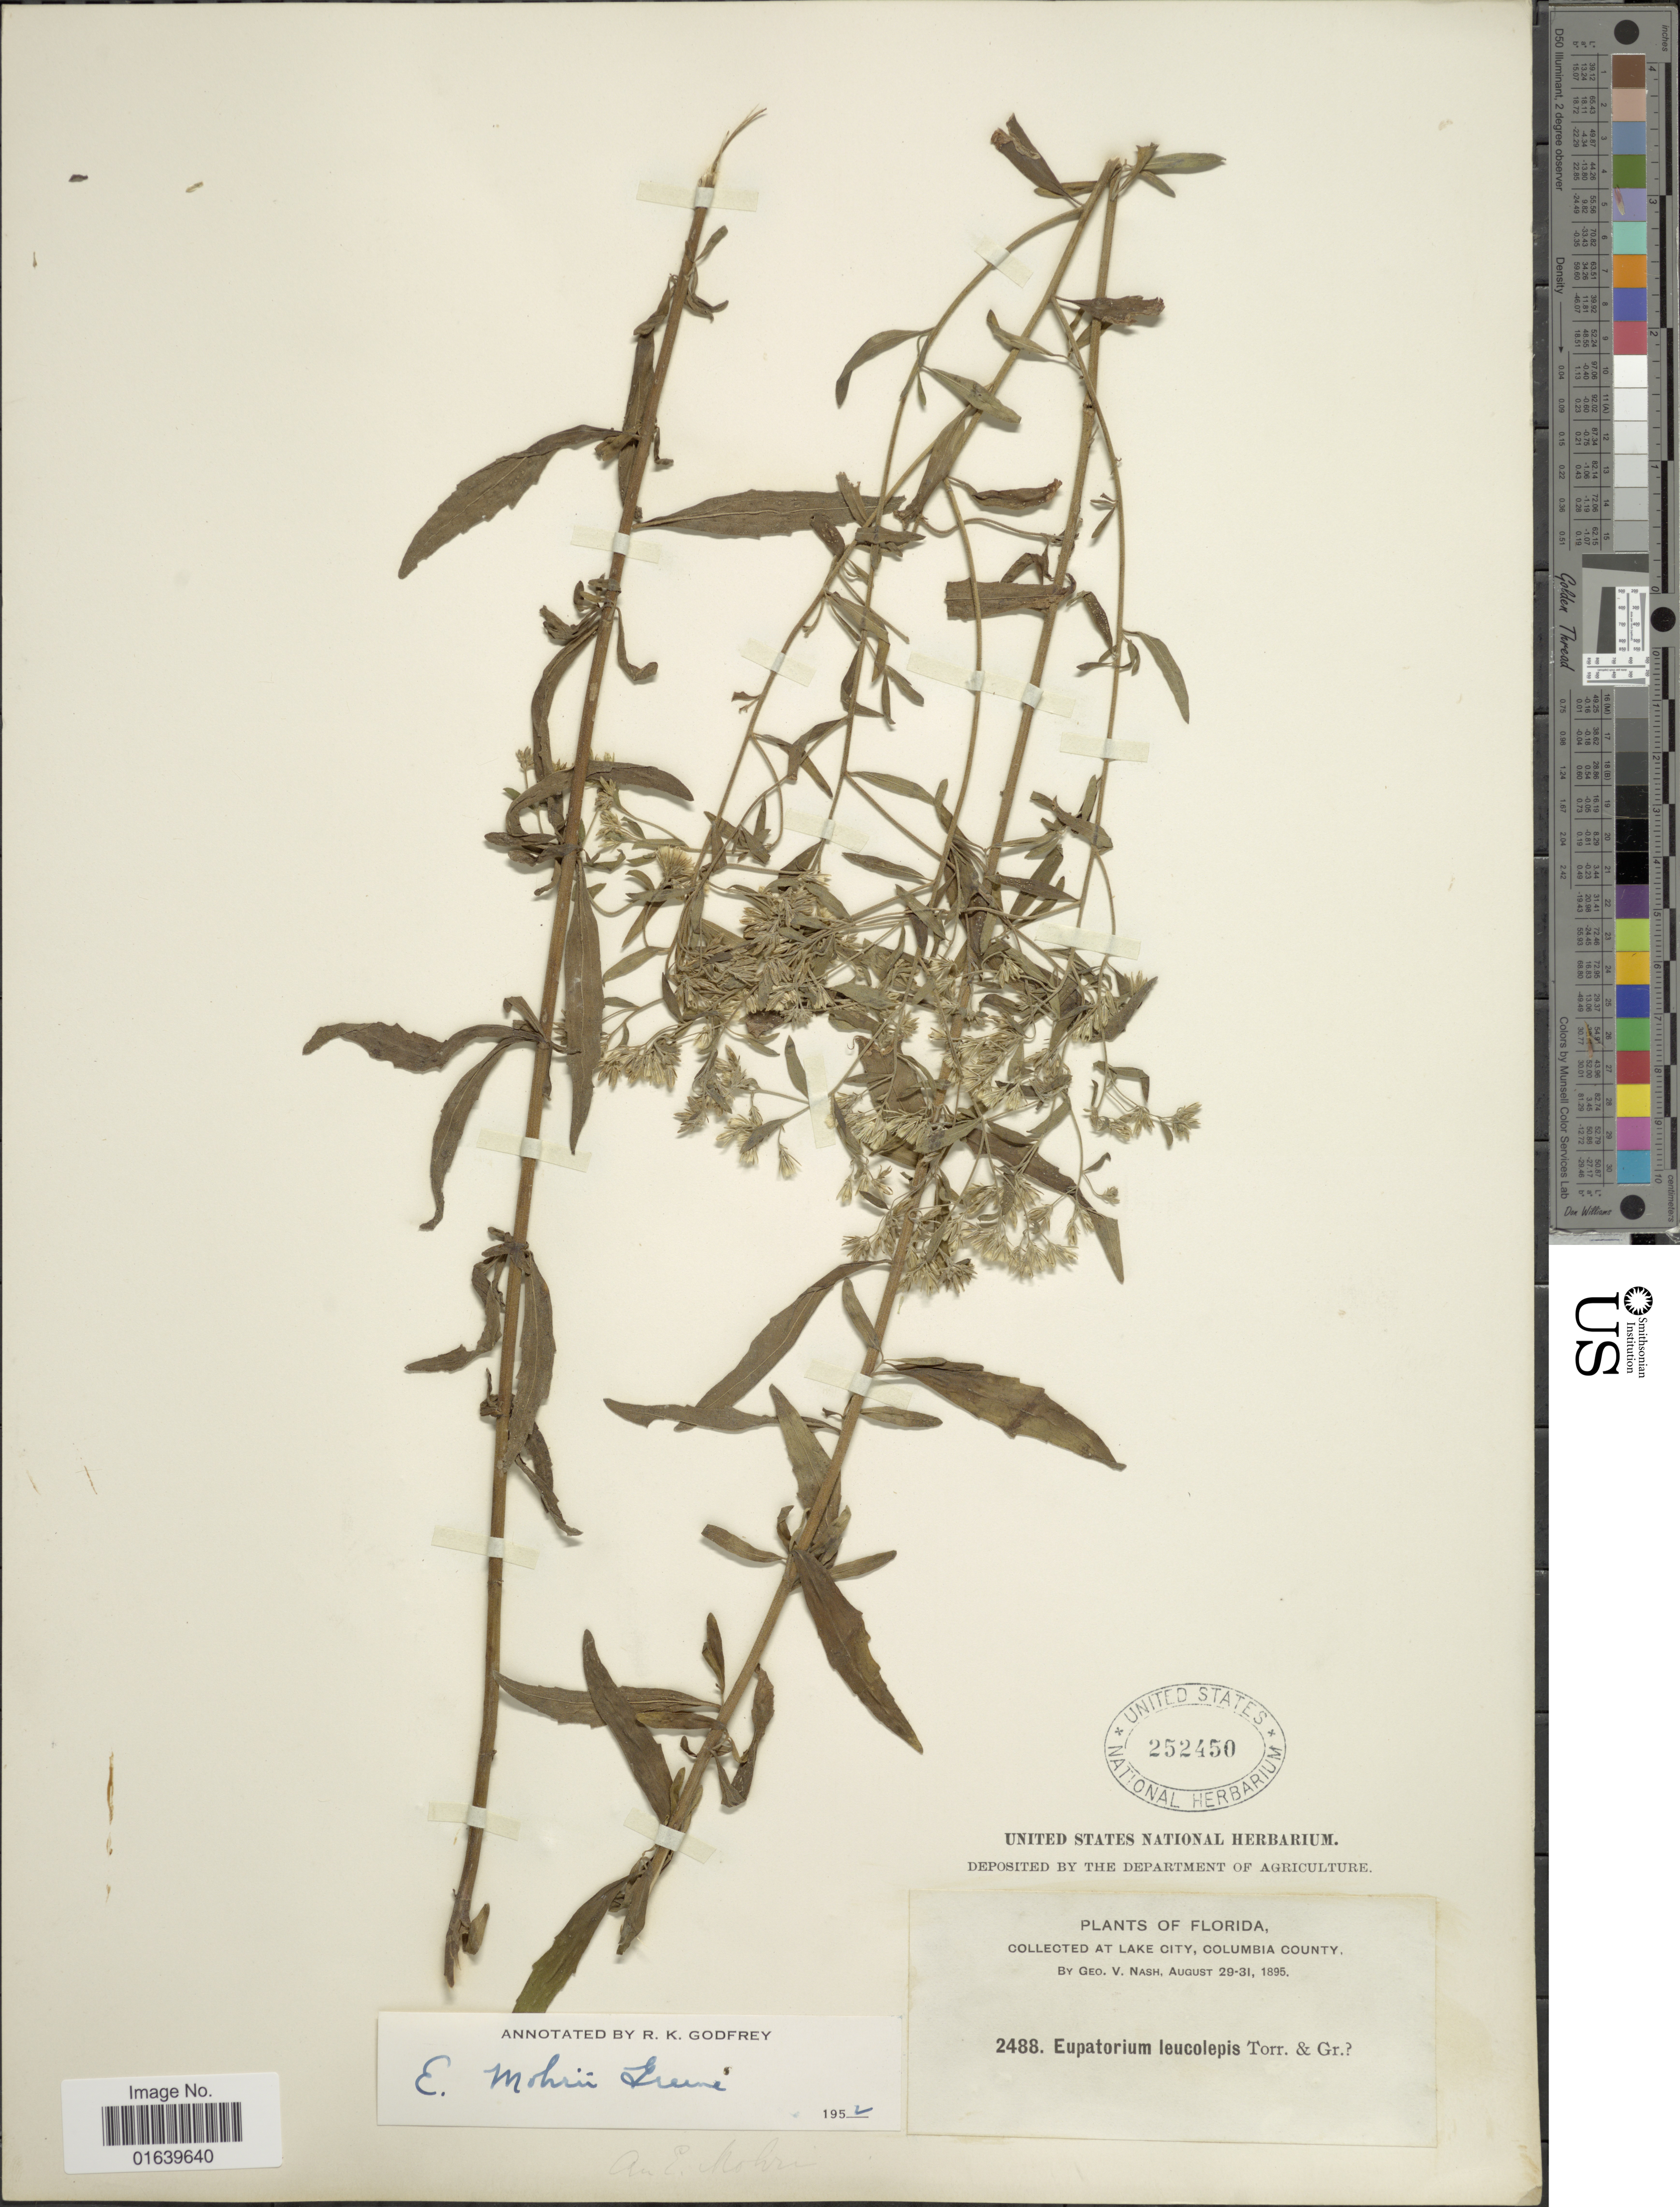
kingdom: Plantae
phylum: Tracheophyta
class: Magnoliopsida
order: Asterales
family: Asteraceae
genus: Eupatorium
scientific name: Eupatorium mohrii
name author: Greene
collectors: G. V. Nash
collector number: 2488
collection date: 1895-08-29/1895-08-31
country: United States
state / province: Florida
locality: Lake City, Columbia County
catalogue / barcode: US 252450